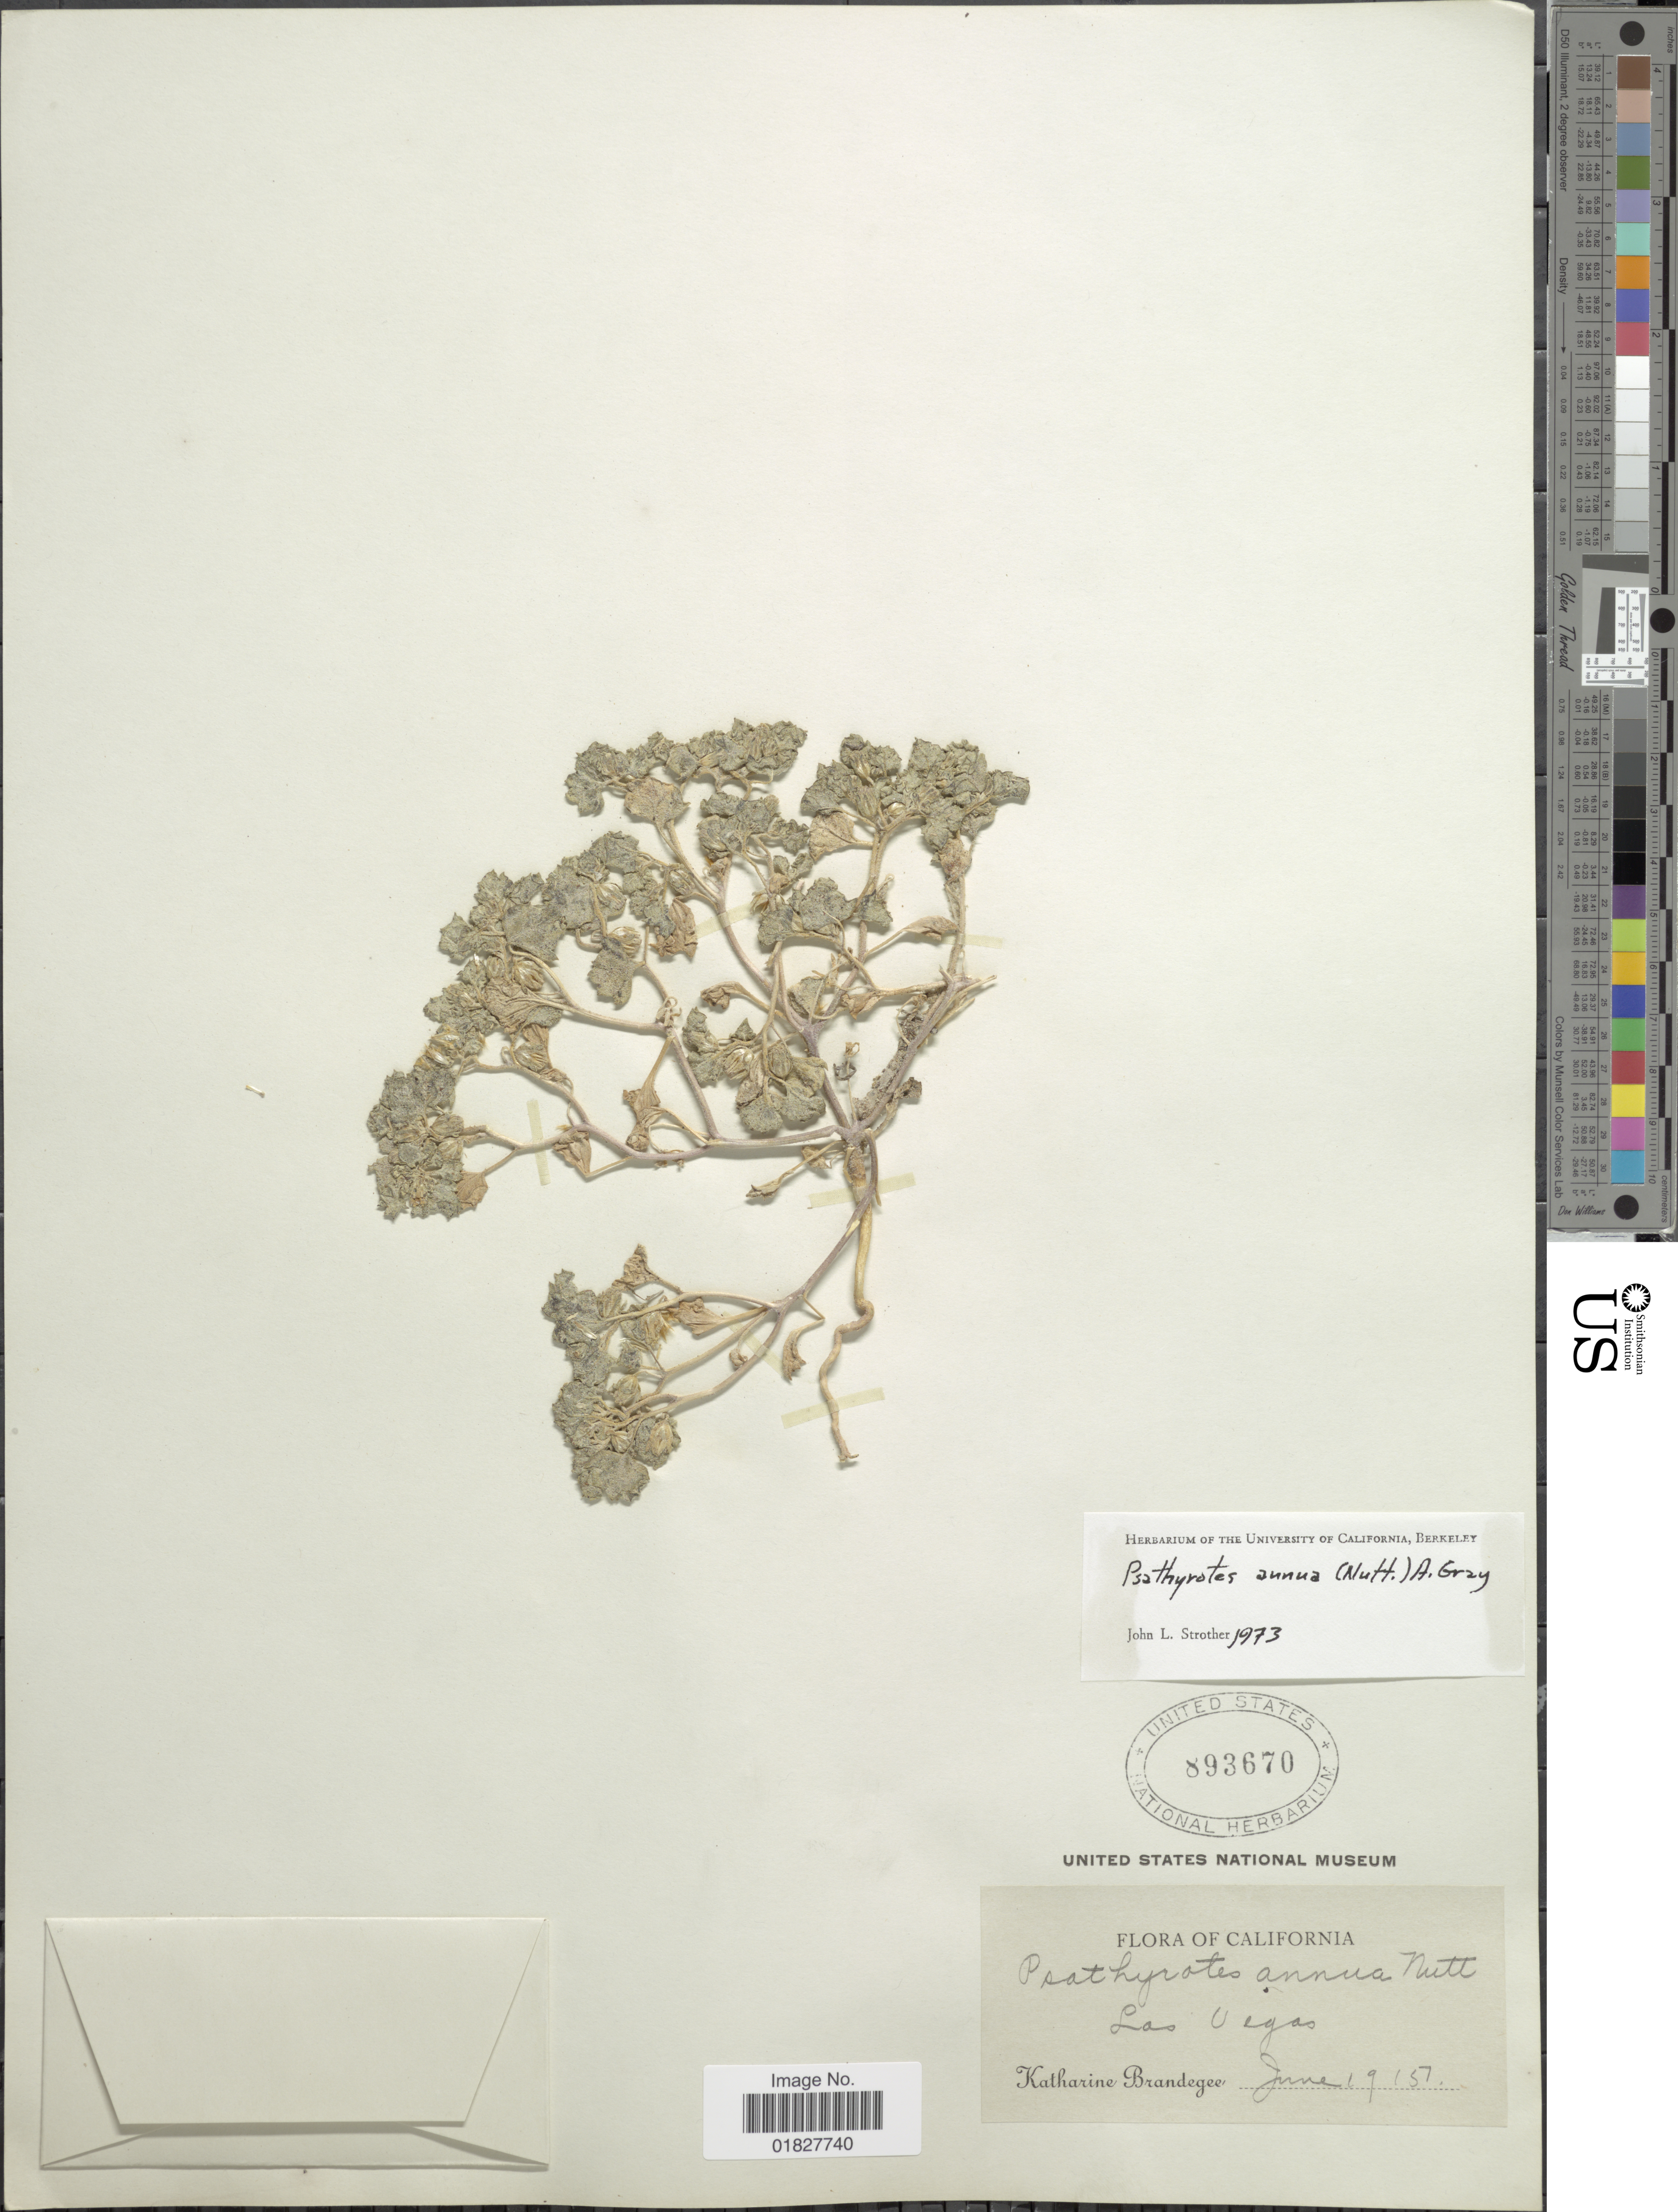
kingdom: Plantae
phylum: Tracheophyta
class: Magnoliopsida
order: Asterales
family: Asteraceae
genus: Psathyrotes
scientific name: Psathyrotes annua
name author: (Nutt.) A. Gray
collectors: M. K. Brandegee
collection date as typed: Transcribed d/m/y: 9/6/51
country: United States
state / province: California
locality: Las Vegas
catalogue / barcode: US 893670